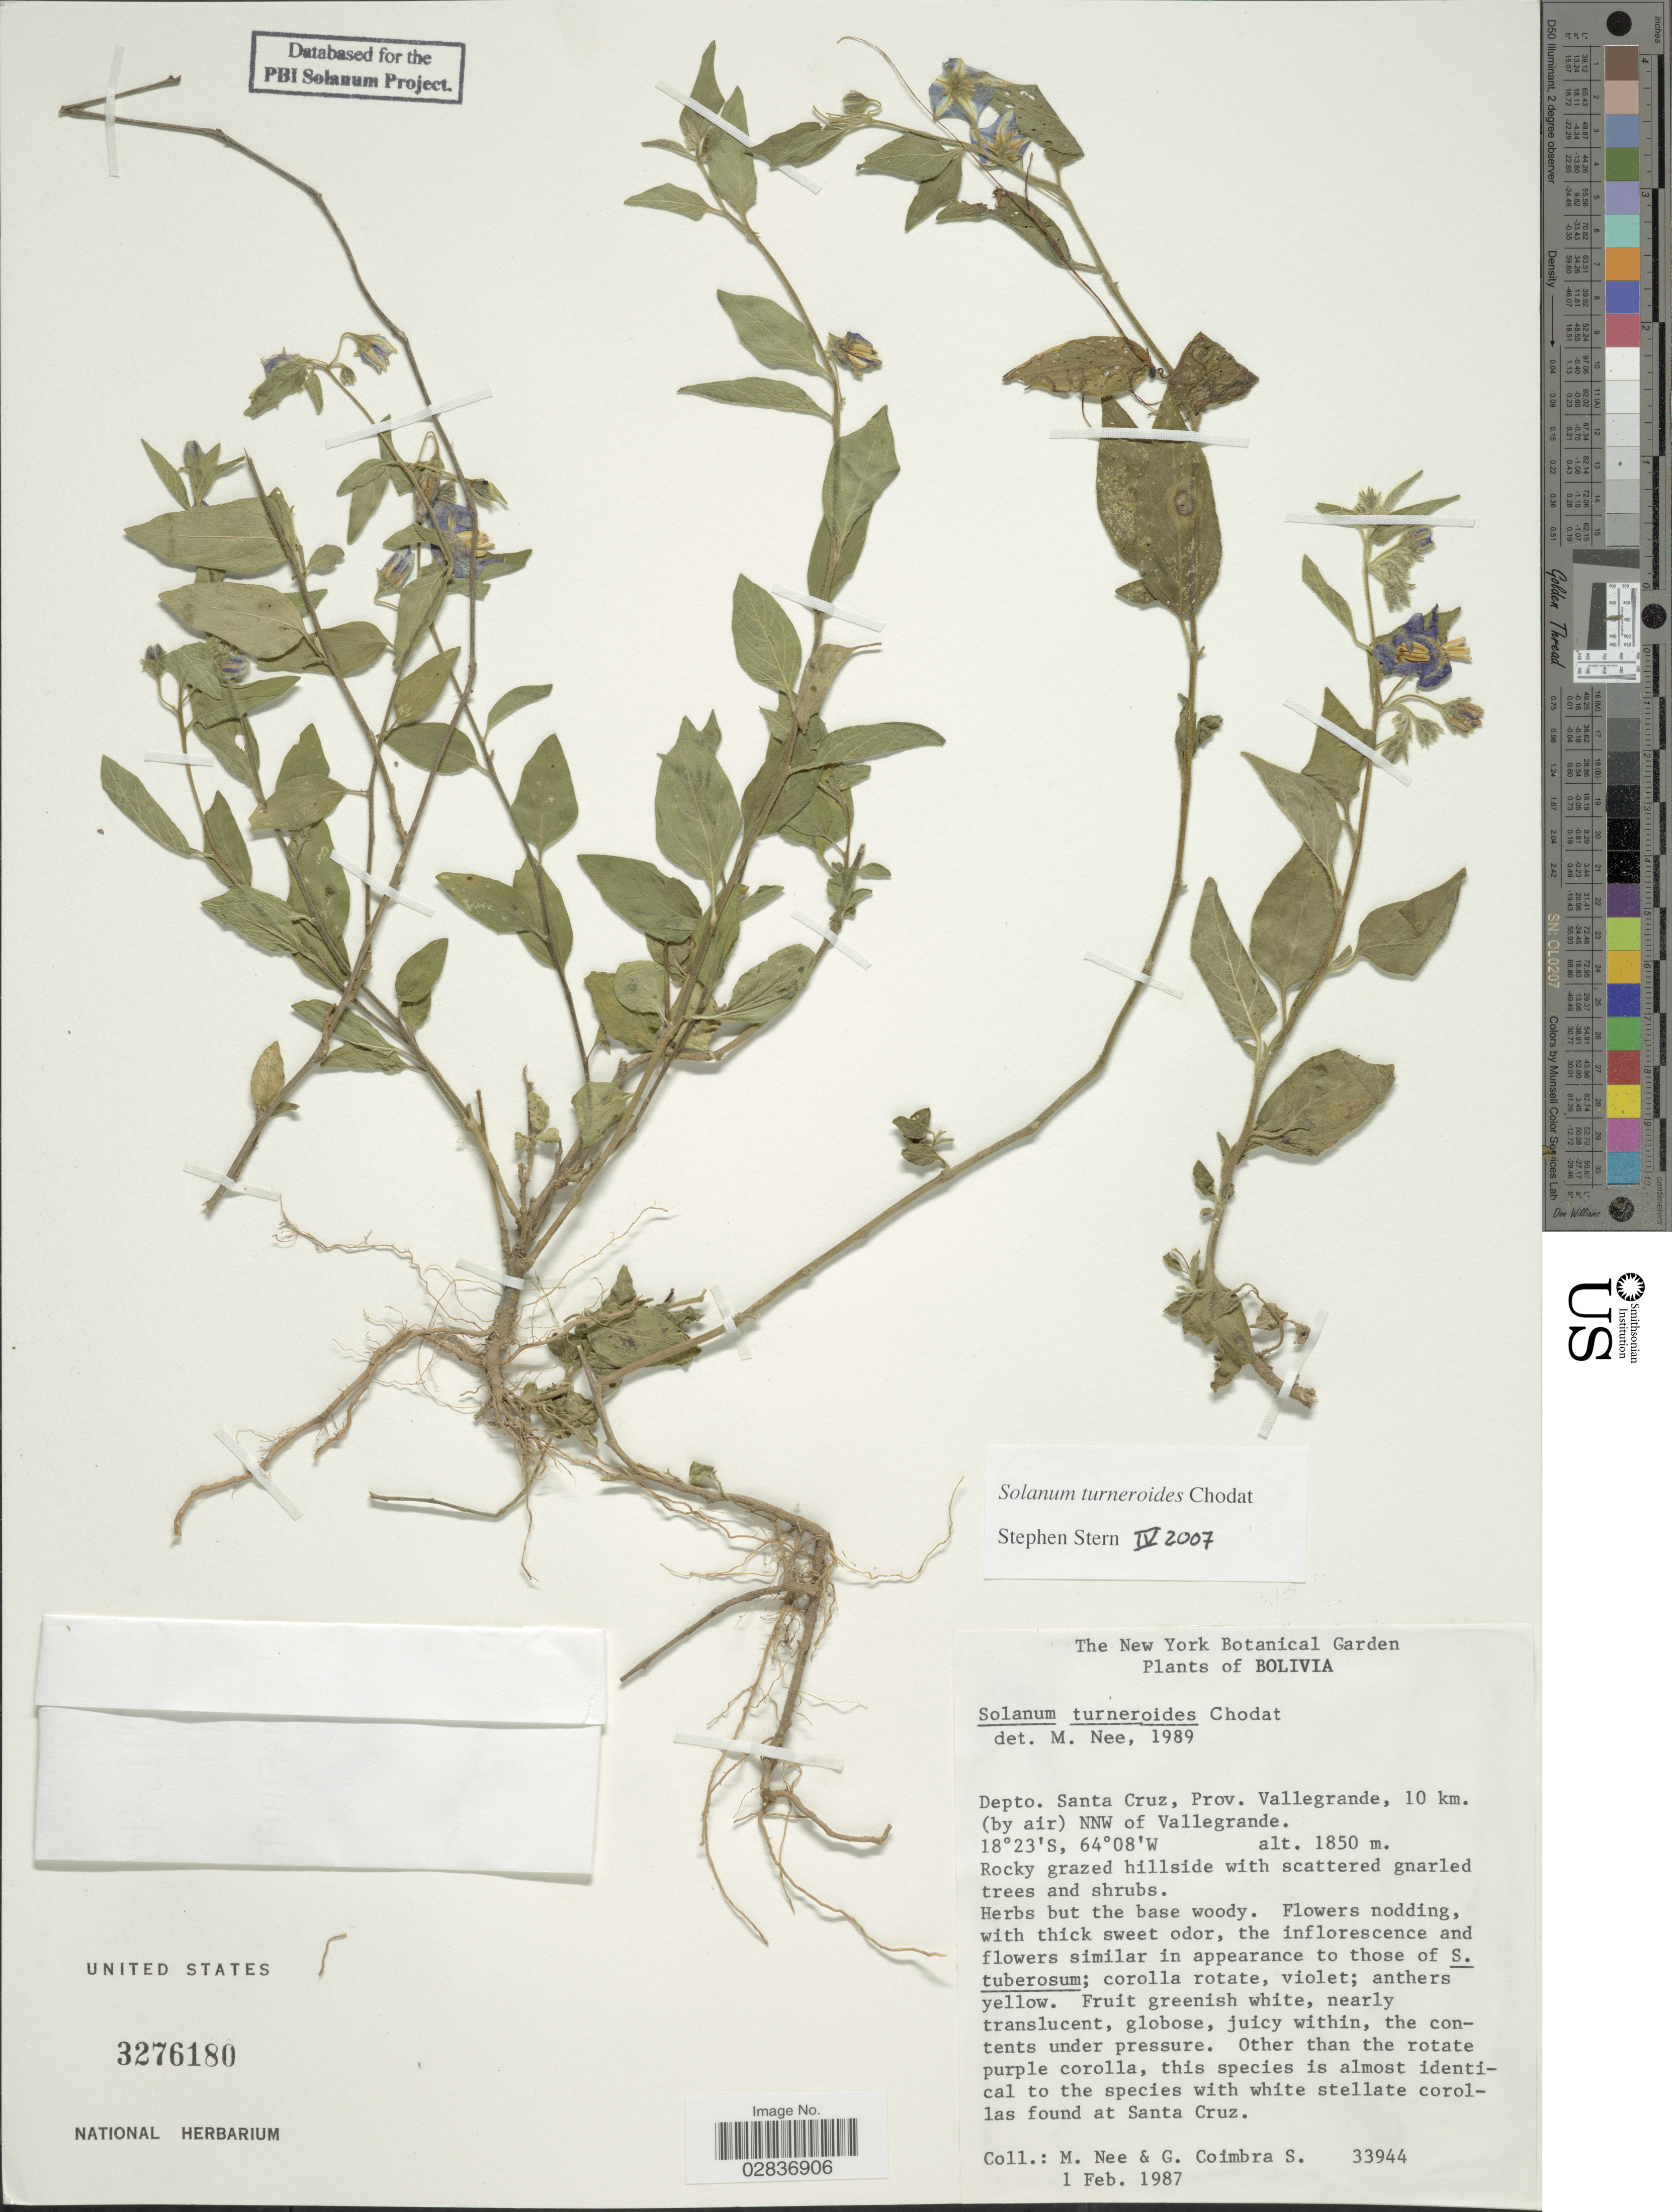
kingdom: Plantae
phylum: Tracheophyta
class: Magnoliopsida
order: Solanales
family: Solanaceae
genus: Solanum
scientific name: Solanum turneroides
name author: Chodat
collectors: M. Nee & G. Coimbra S.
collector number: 33944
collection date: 1987-02-01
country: Bolivia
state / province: Santa Cruz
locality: Depto. Santa Cruz, Prov. Vallegrande, 10 km. (by air) NNW of Vallegrande.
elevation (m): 1850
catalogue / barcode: US 3276180